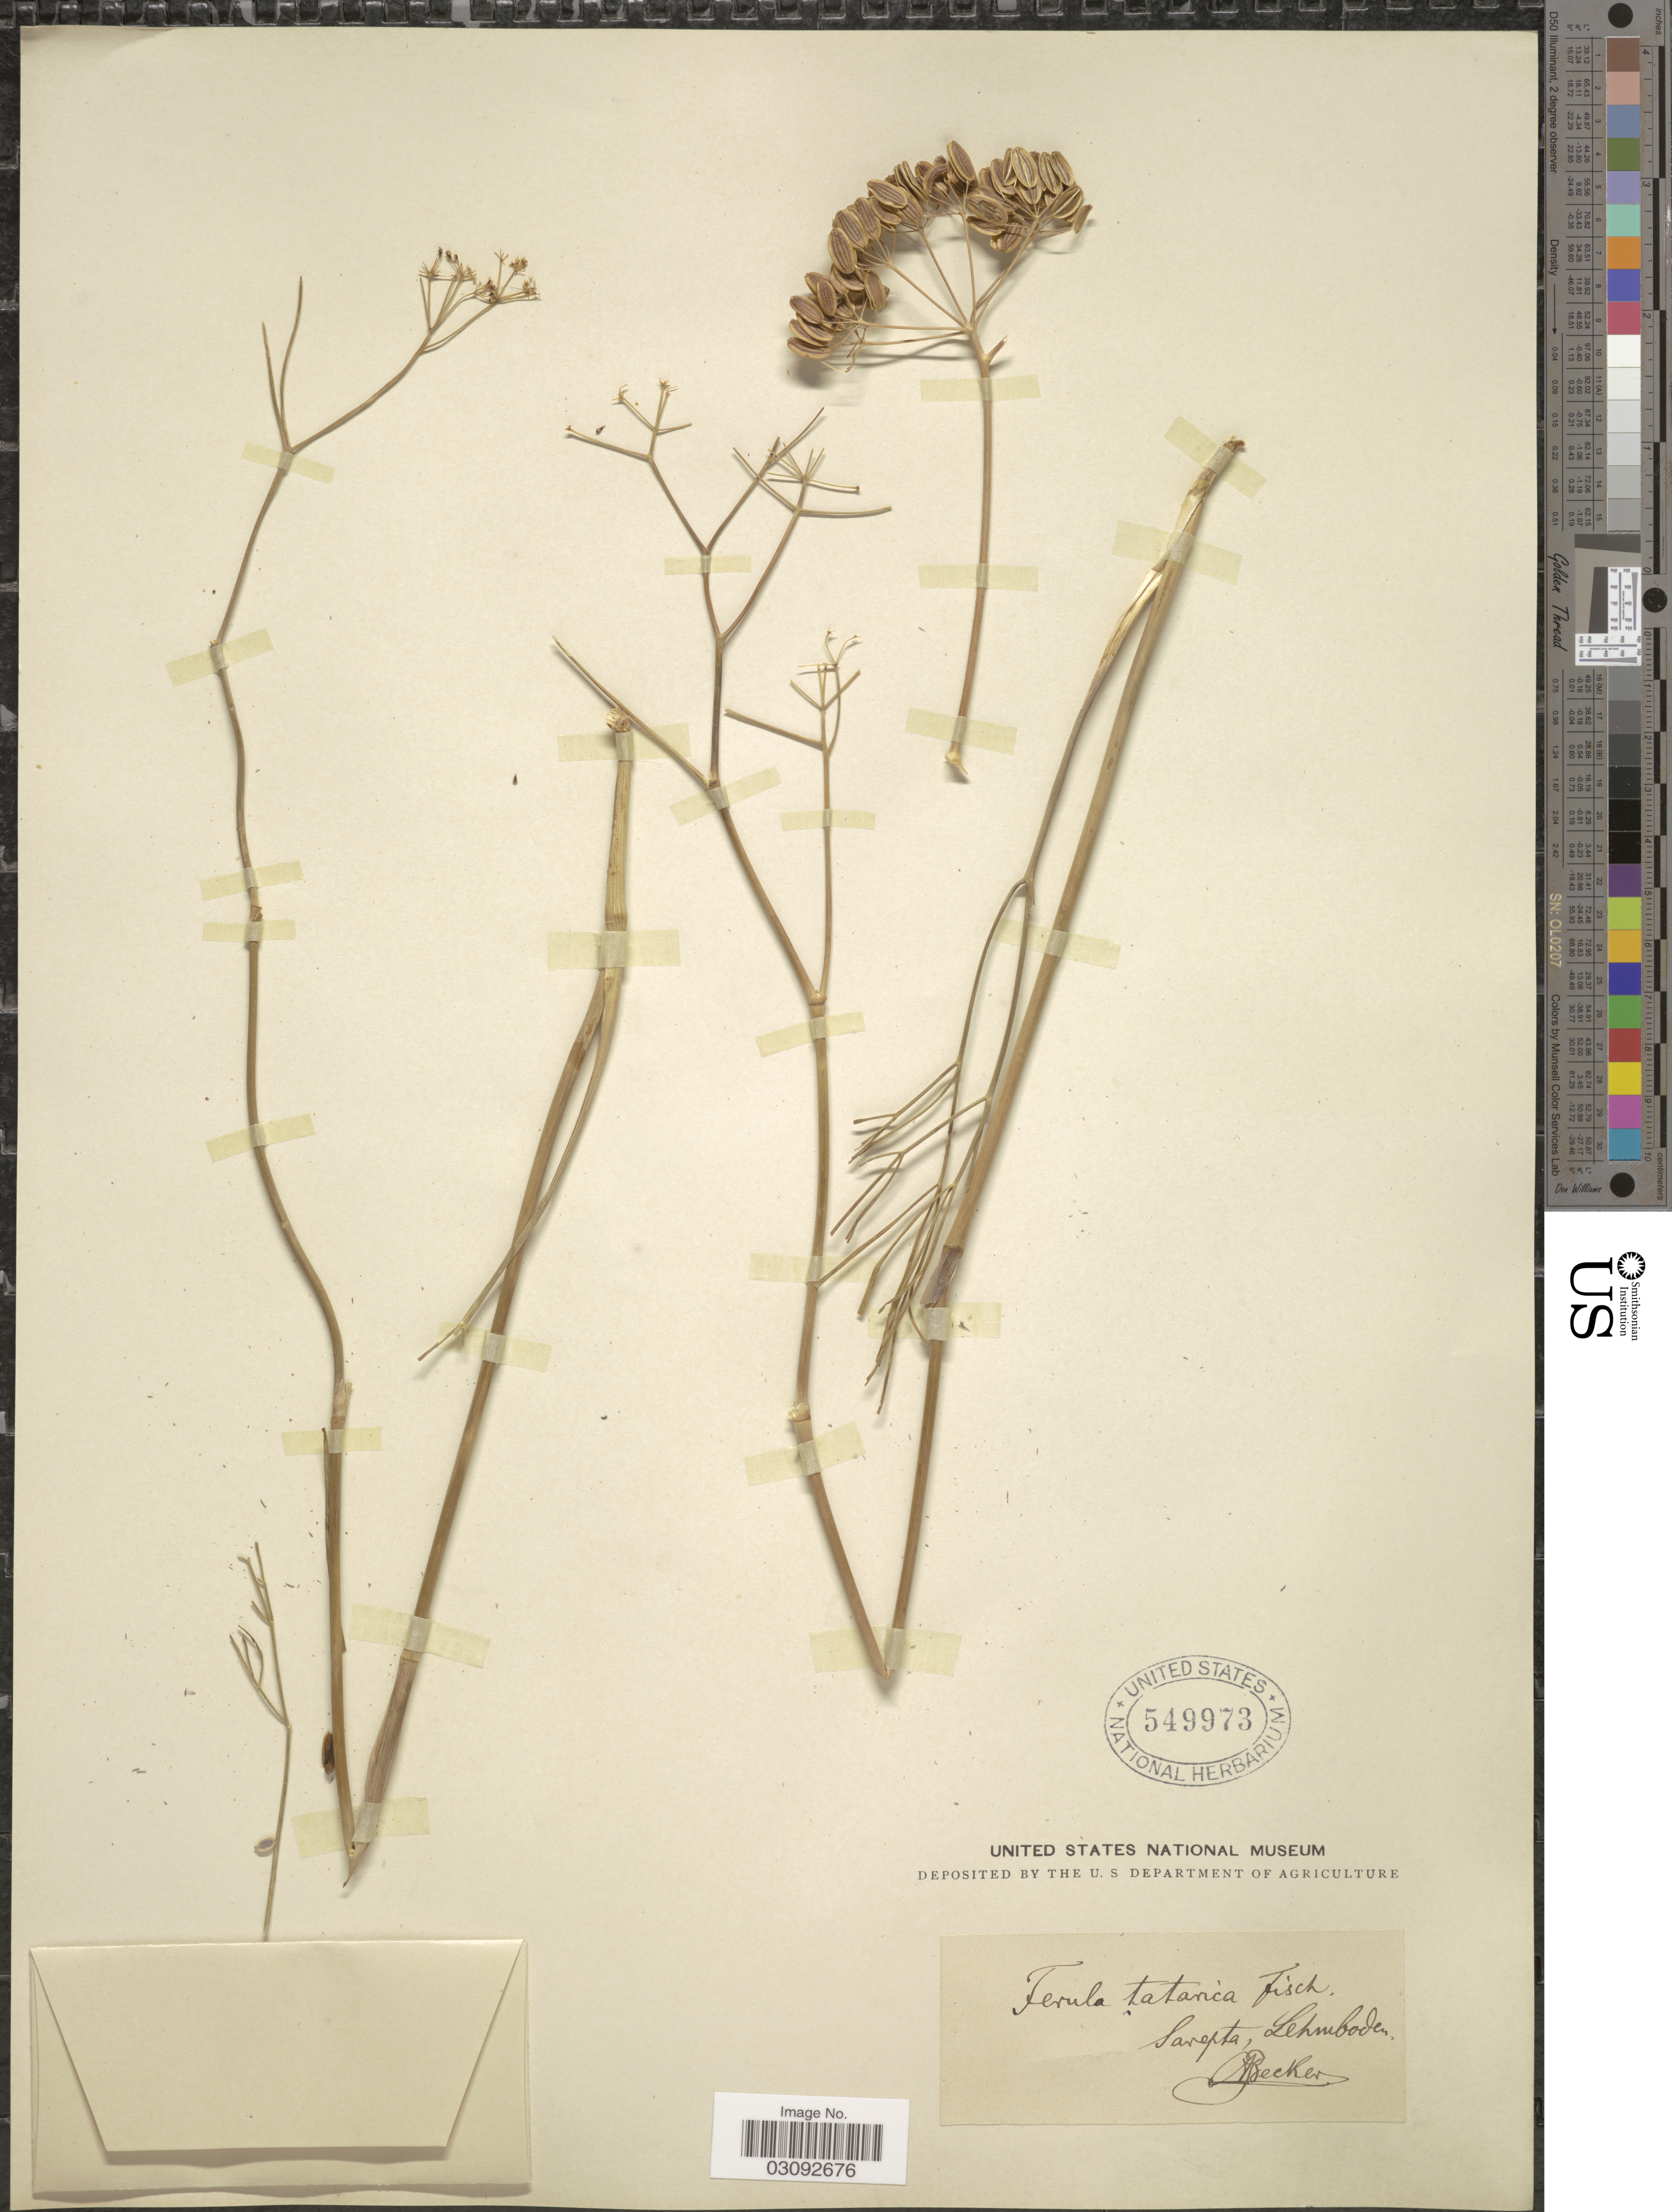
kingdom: Plantae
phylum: Tracheophyta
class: Magnoliopsida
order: Apiales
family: Apiaceae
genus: Ferula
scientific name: Ferula tatarica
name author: Fisch. ex Spreng.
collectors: A. Becker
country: Russian Federation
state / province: Volgograd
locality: Sarepta, Lehmboden.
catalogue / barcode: US 549973